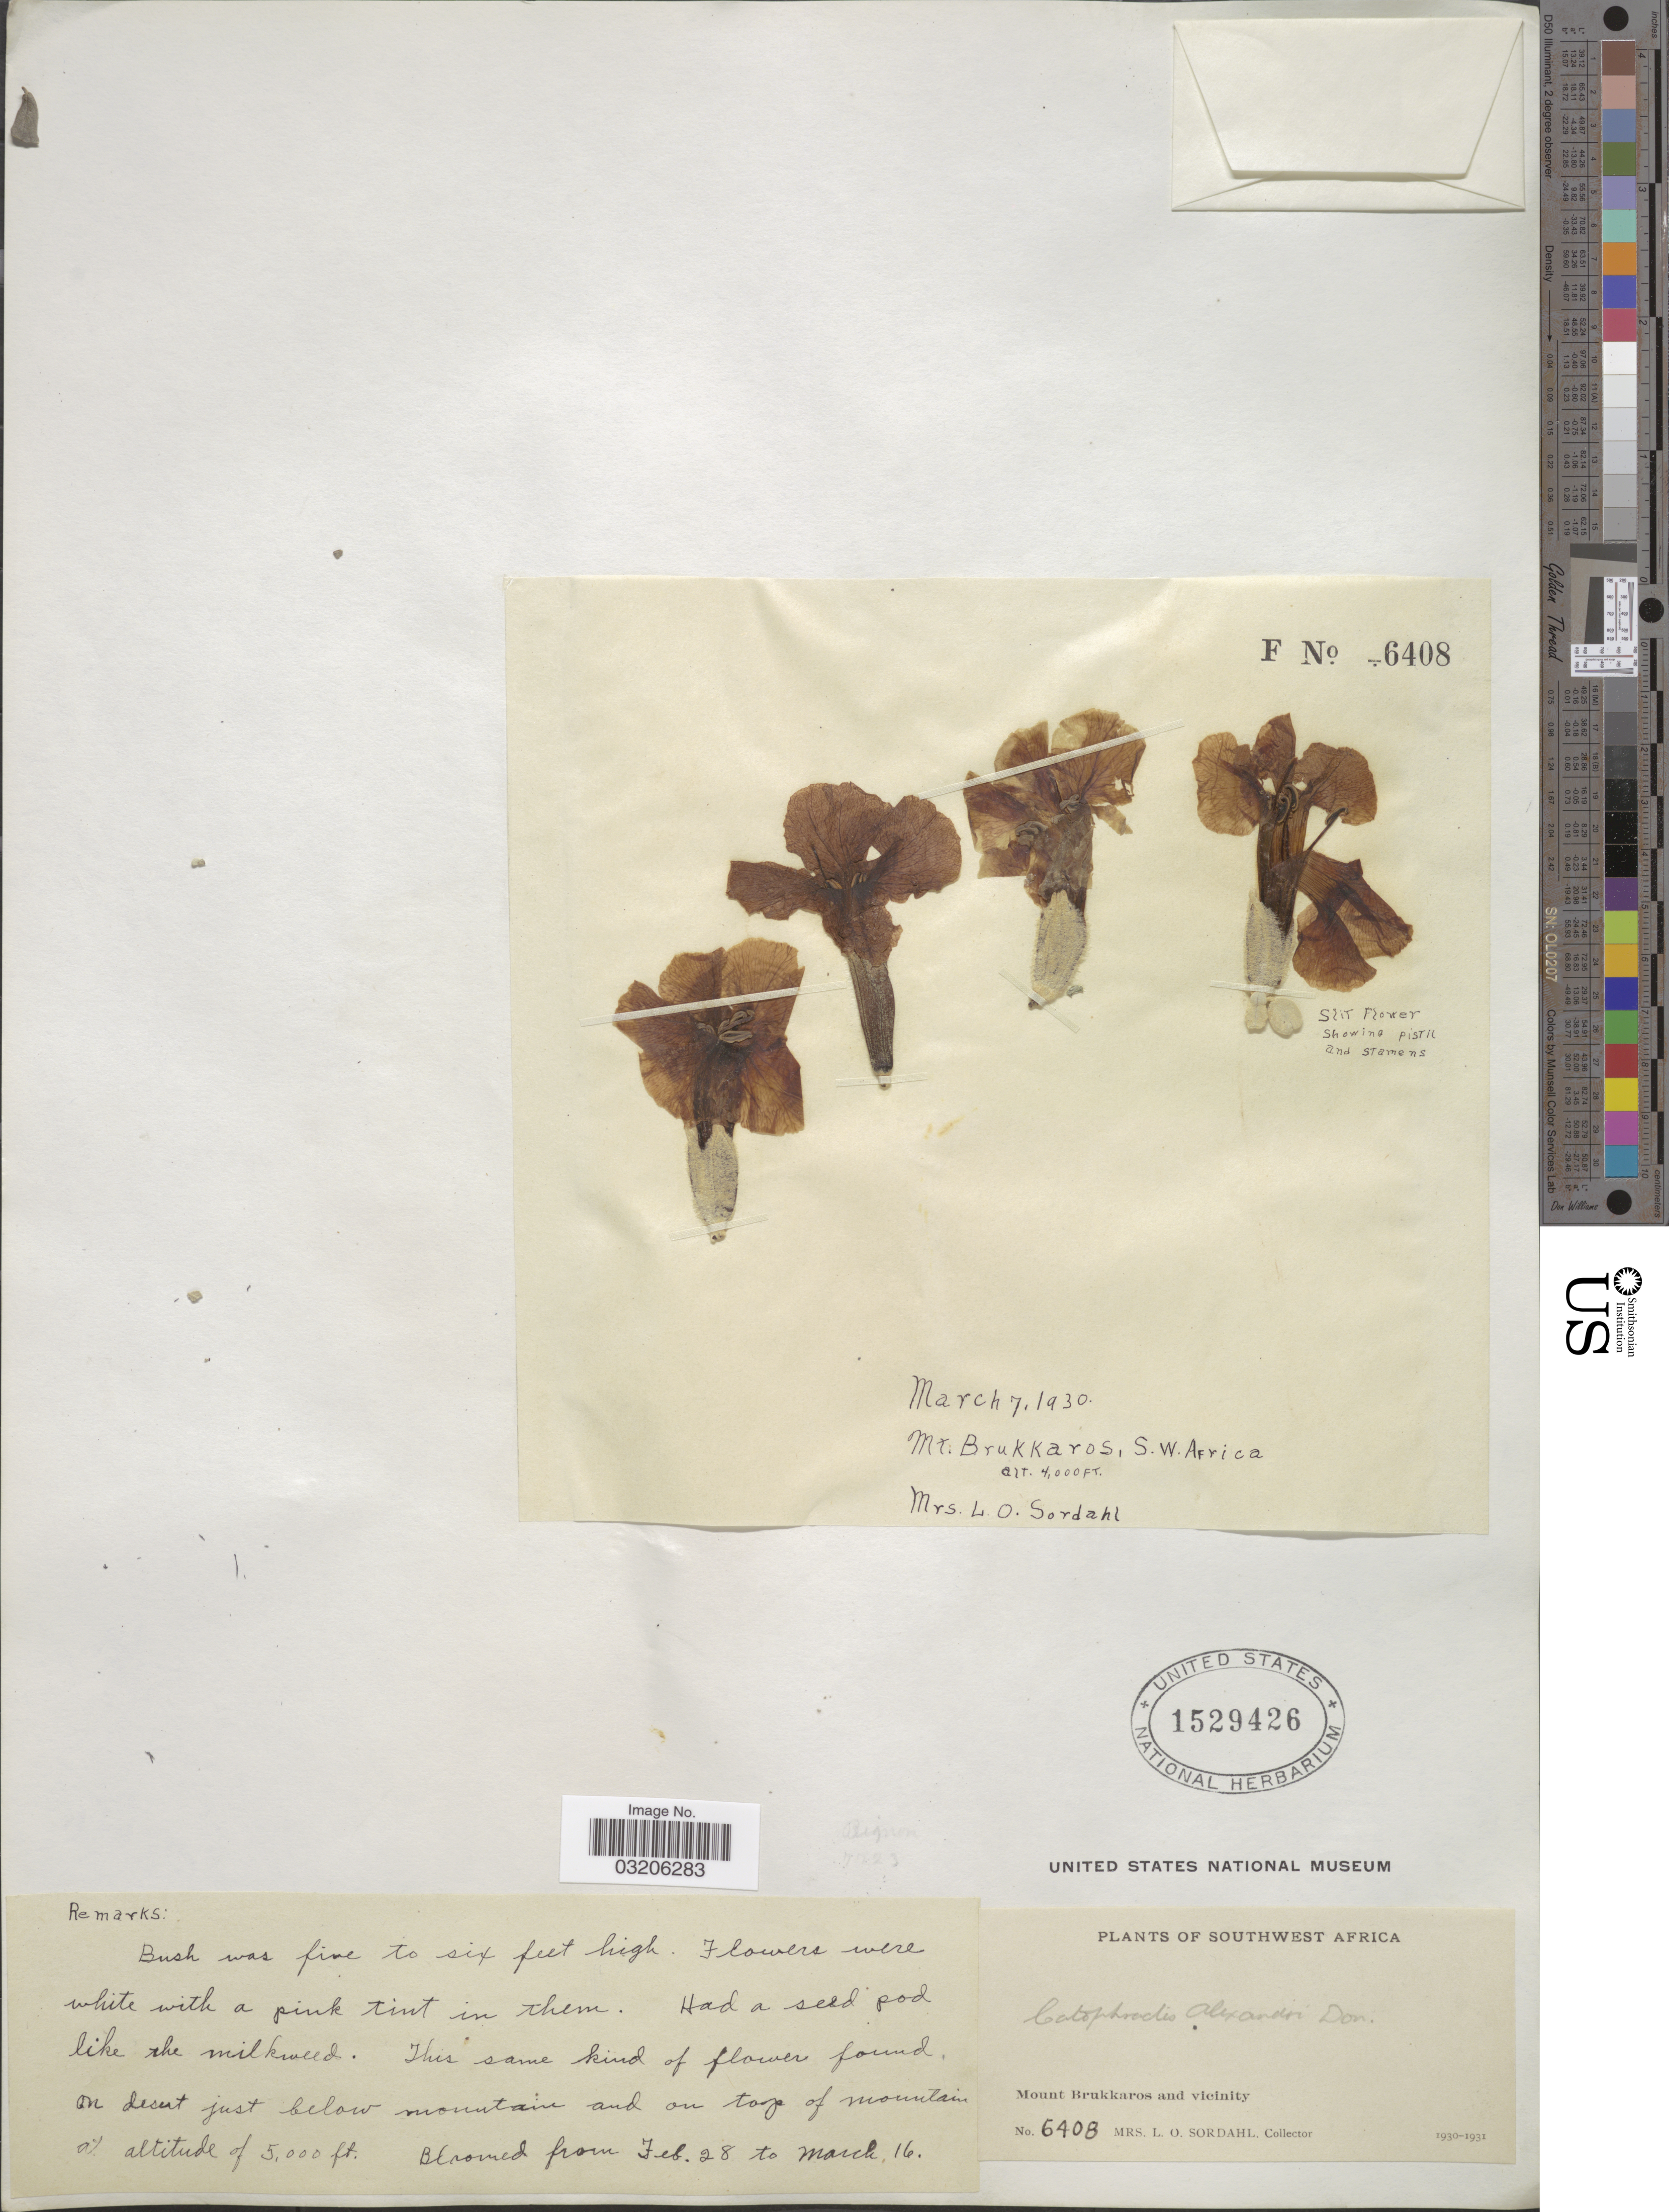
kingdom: Plantae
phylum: Tracheophyta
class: Magnoliopsida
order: Lamiales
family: Bignoniaceae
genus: Catophractes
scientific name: Catophractes alexandri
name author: D. Don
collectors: L. Sordahl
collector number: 6408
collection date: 1930-03-07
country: Namibia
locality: Southwest Africa. Mount Brukkaros and vicinity.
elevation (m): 1219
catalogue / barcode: US 1529426